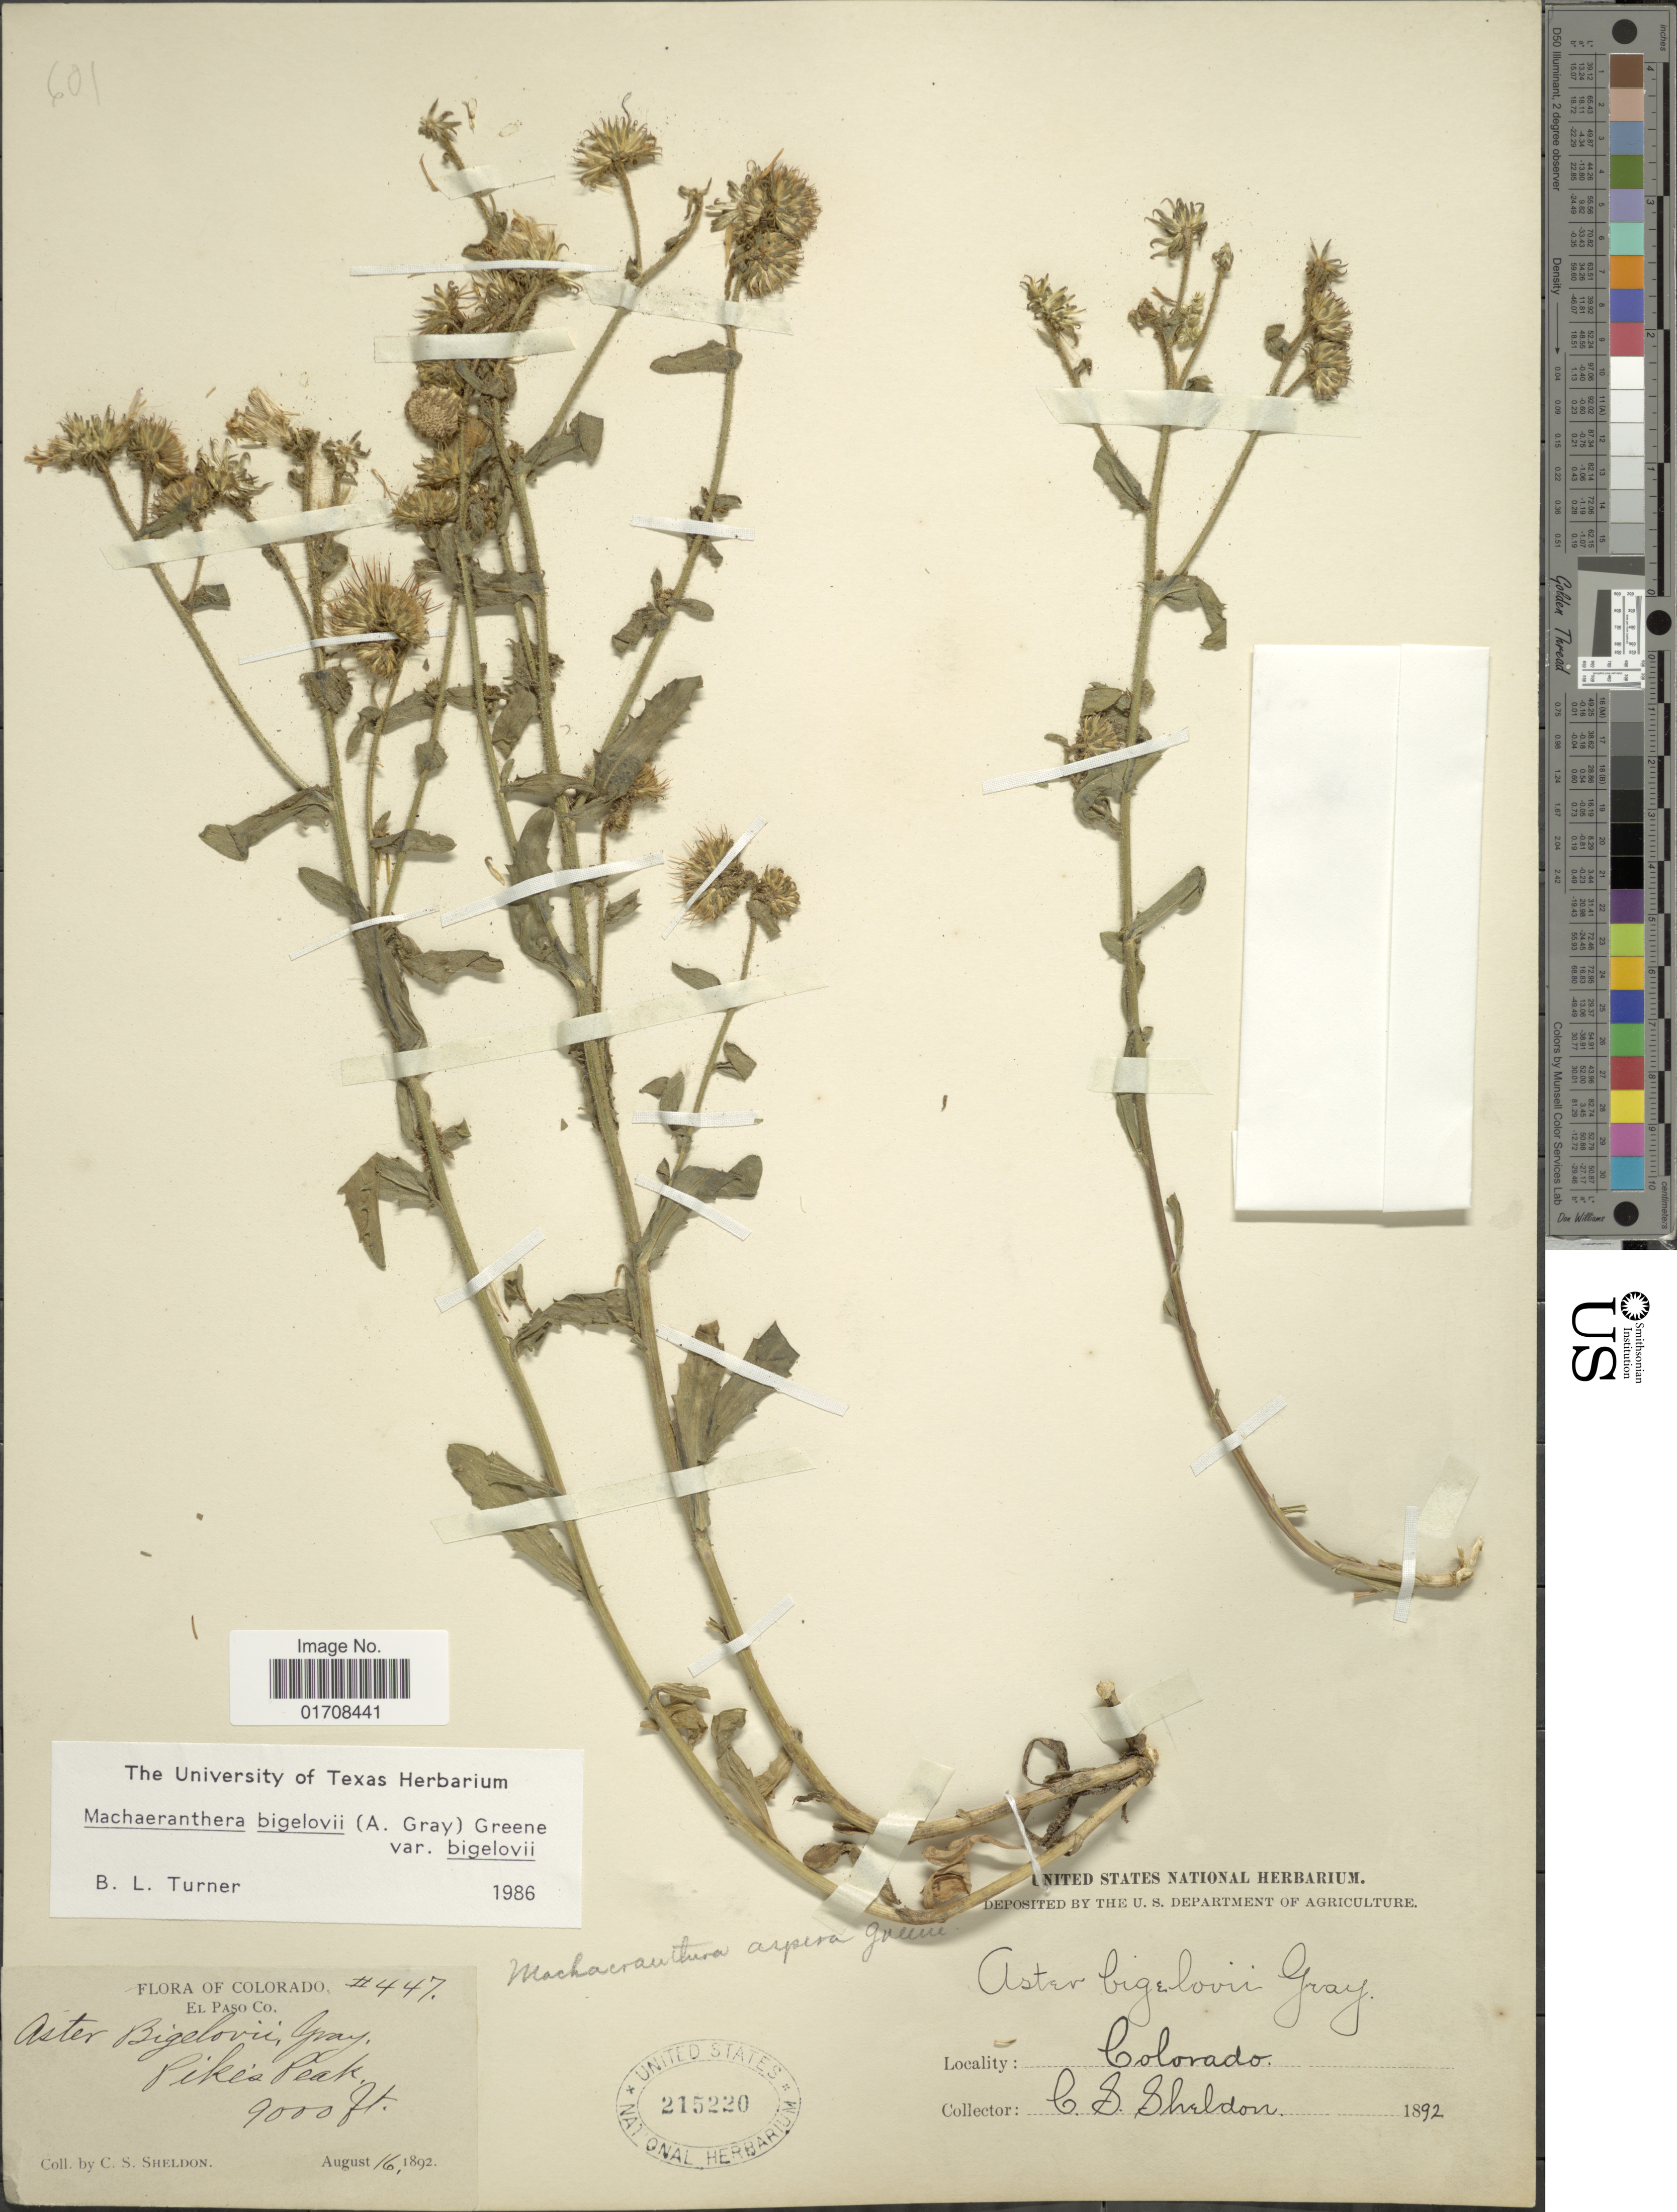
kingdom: Plantae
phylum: Tracheophyta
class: Magnoliopsida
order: Asterales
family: Asteraceae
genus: Machaeranthera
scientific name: Machaeranthera bigelovii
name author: (A. Gray) Greene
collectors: C. S. Sheldon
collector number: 447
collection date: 1892-08-16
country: United States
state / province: Colorado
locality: El Paso Co., Pike's Peak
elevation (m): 2743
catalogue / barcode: US 215220